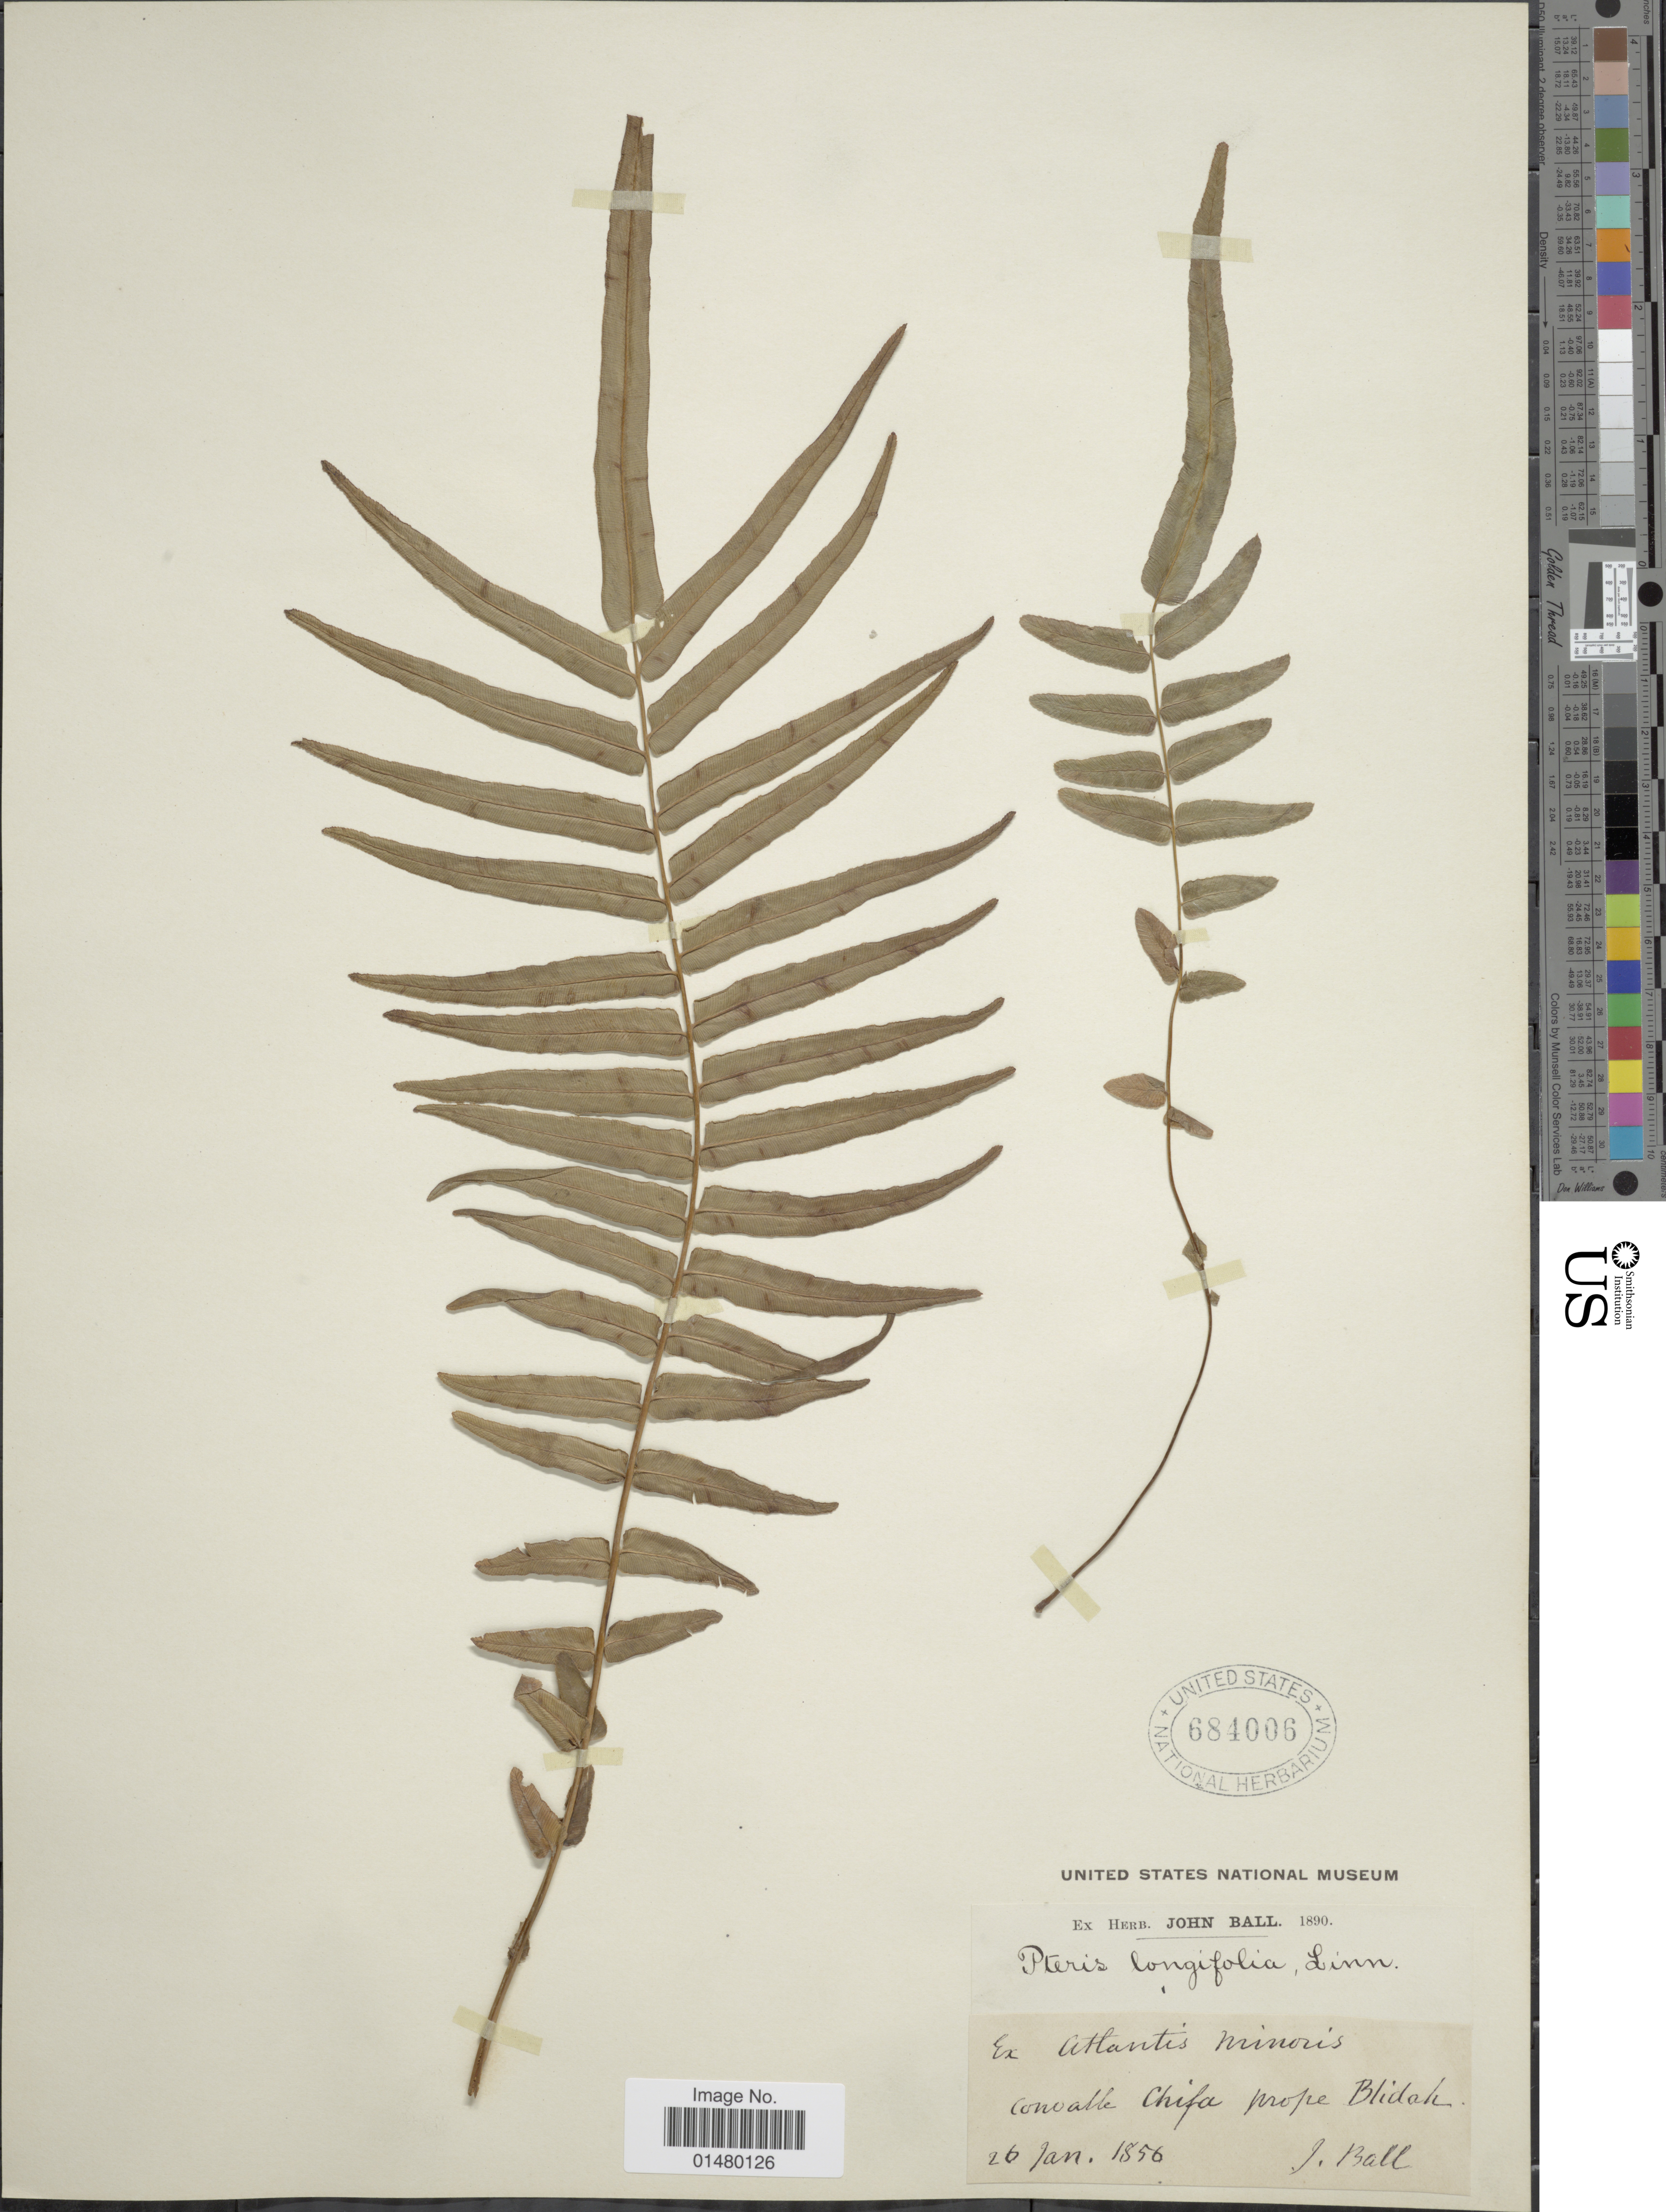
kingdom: Plantae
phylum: Tracheophyta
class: Polypodiopsida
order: Polypodiales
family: Pteridaceae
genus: Pteris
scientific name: Pteris vittata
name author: L.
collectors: J. Ball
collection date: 1856-01-26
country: Algeria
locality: Convalle Chifa prope Blidah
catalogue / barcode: US 684006